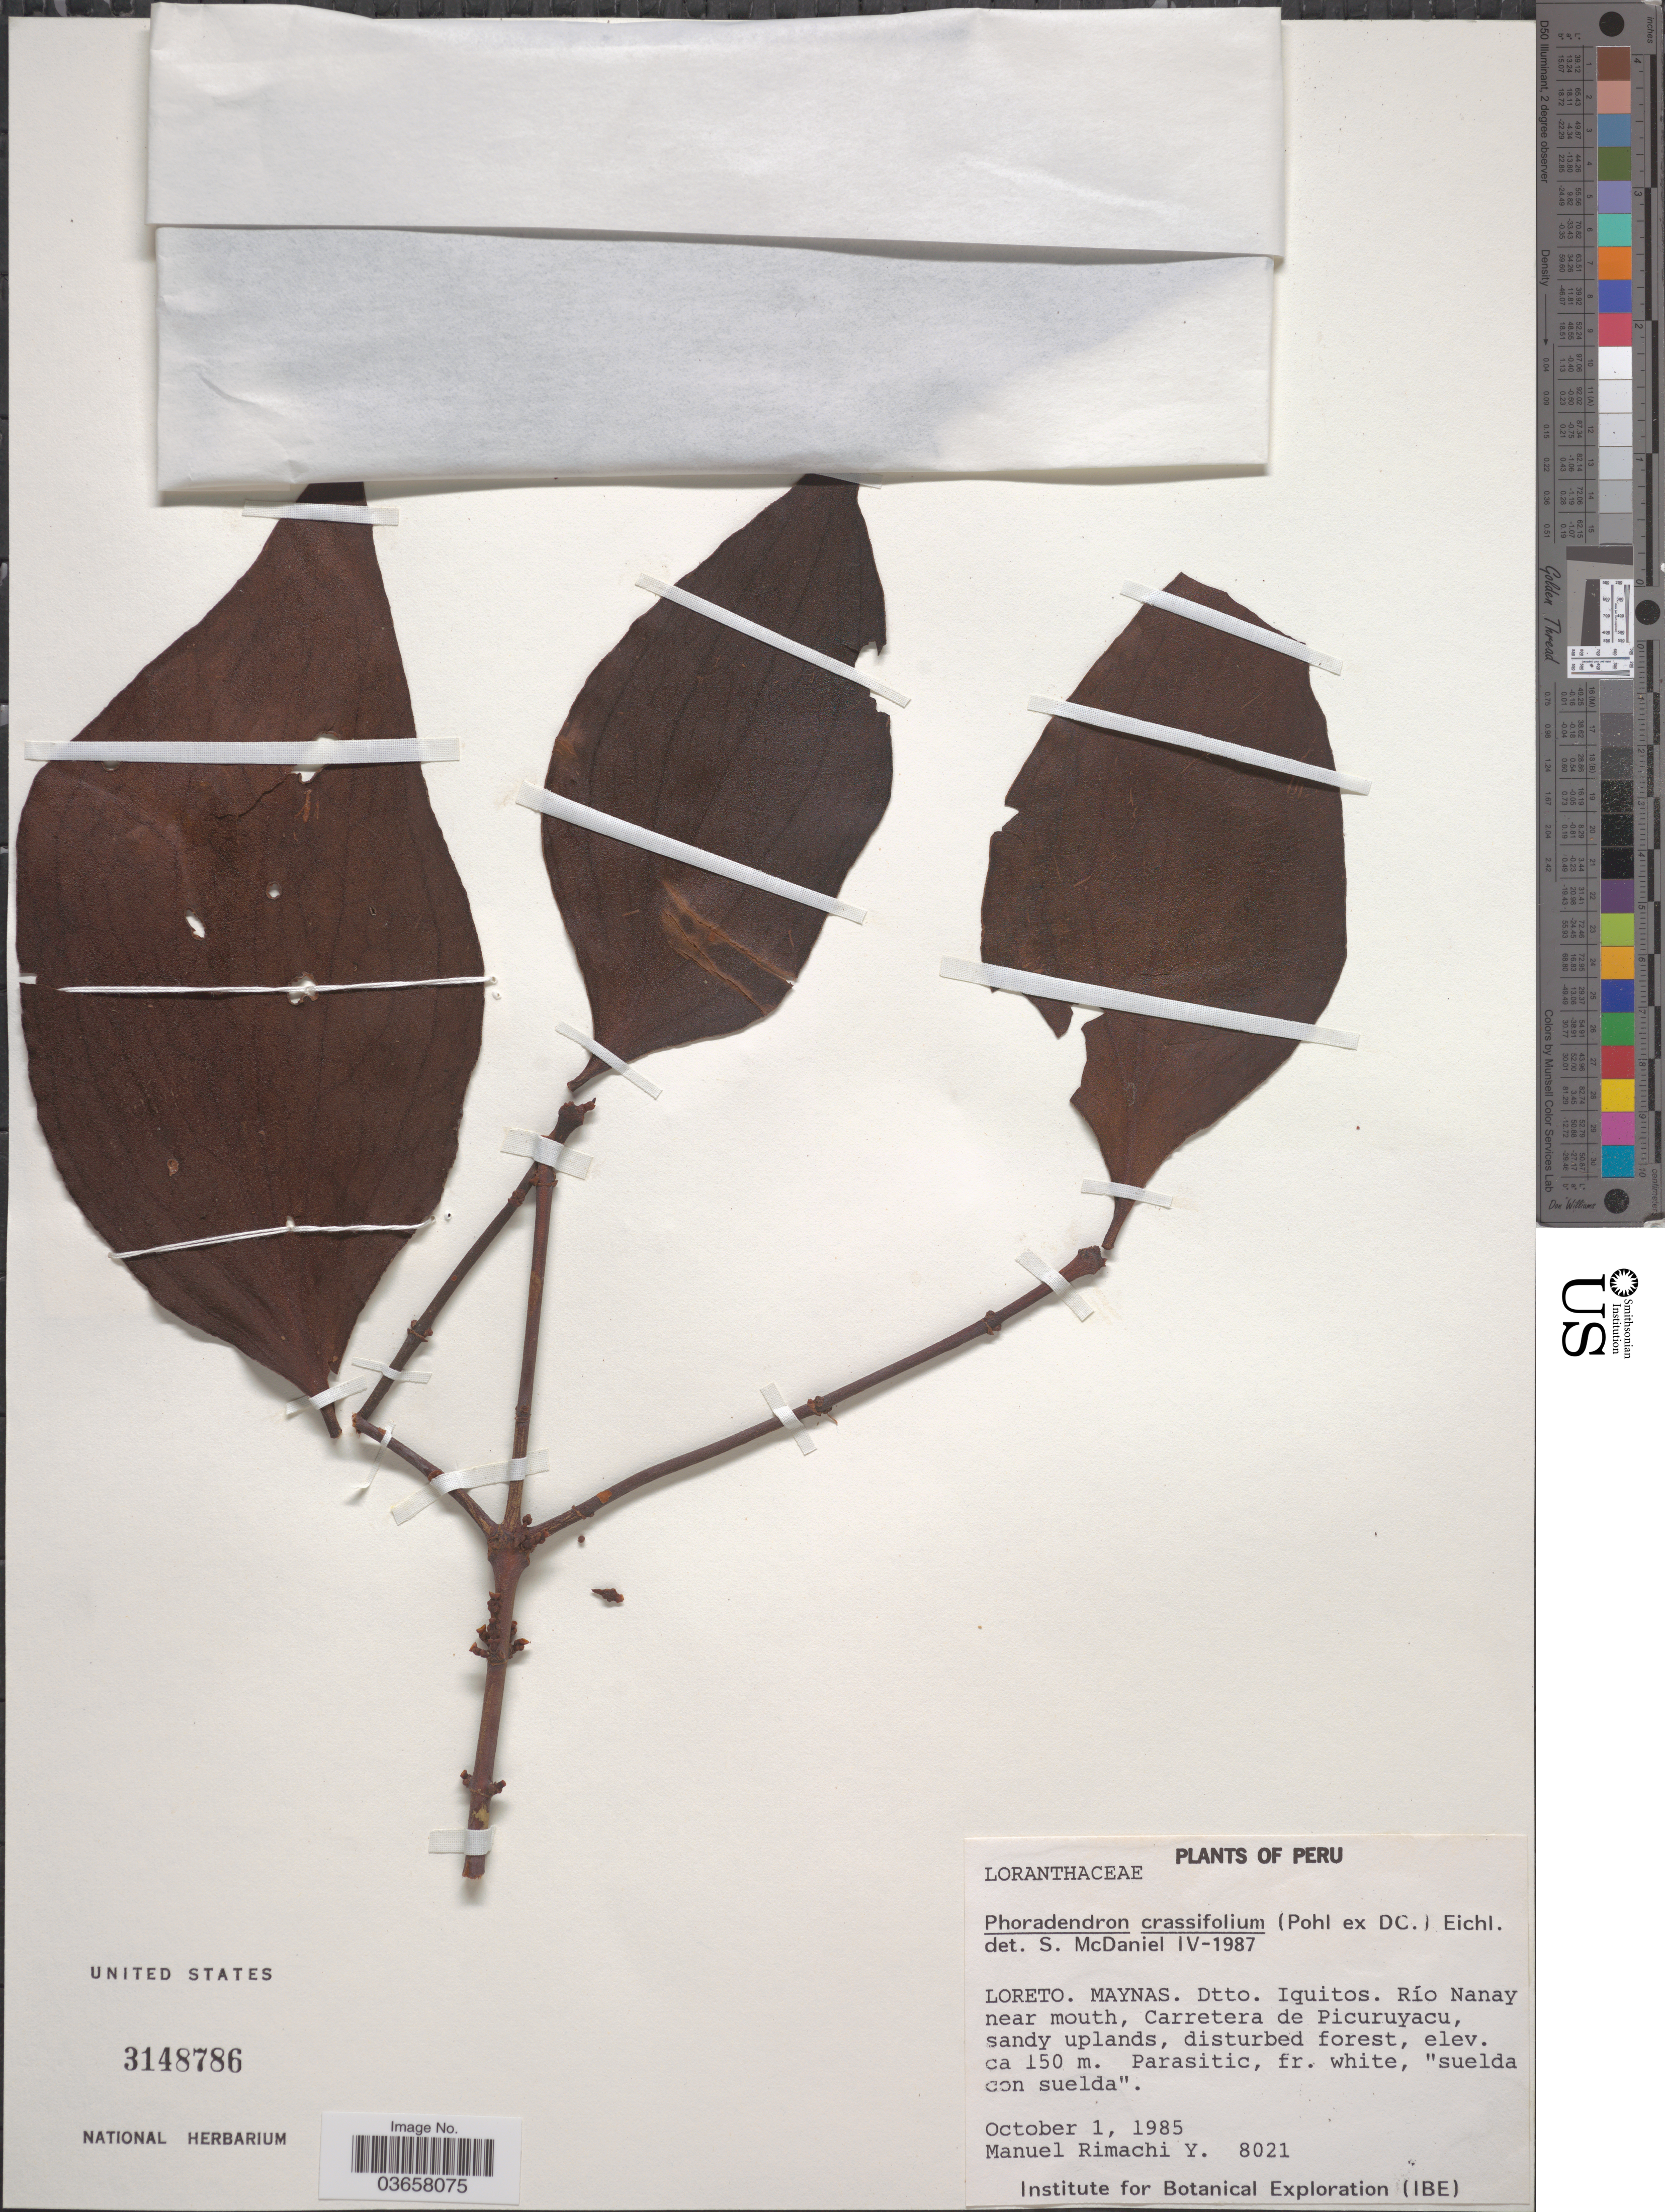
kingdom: Plantae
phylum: Tracheophyta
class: Magnoliopsida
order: Santalales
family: Viscaceae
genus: Phoradendron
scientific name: Phoradendron crassifolium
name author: (Pohl ex DC.) Eichler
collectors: M. Rimachi Y.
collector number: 8021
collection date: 1985-10-01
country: Peru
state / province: Loreto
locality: Maynas. Dtto. Iquitos. Río Nanay near mouth, Carretera de Picuruyacu.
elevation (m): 150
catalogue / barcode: US 3148786